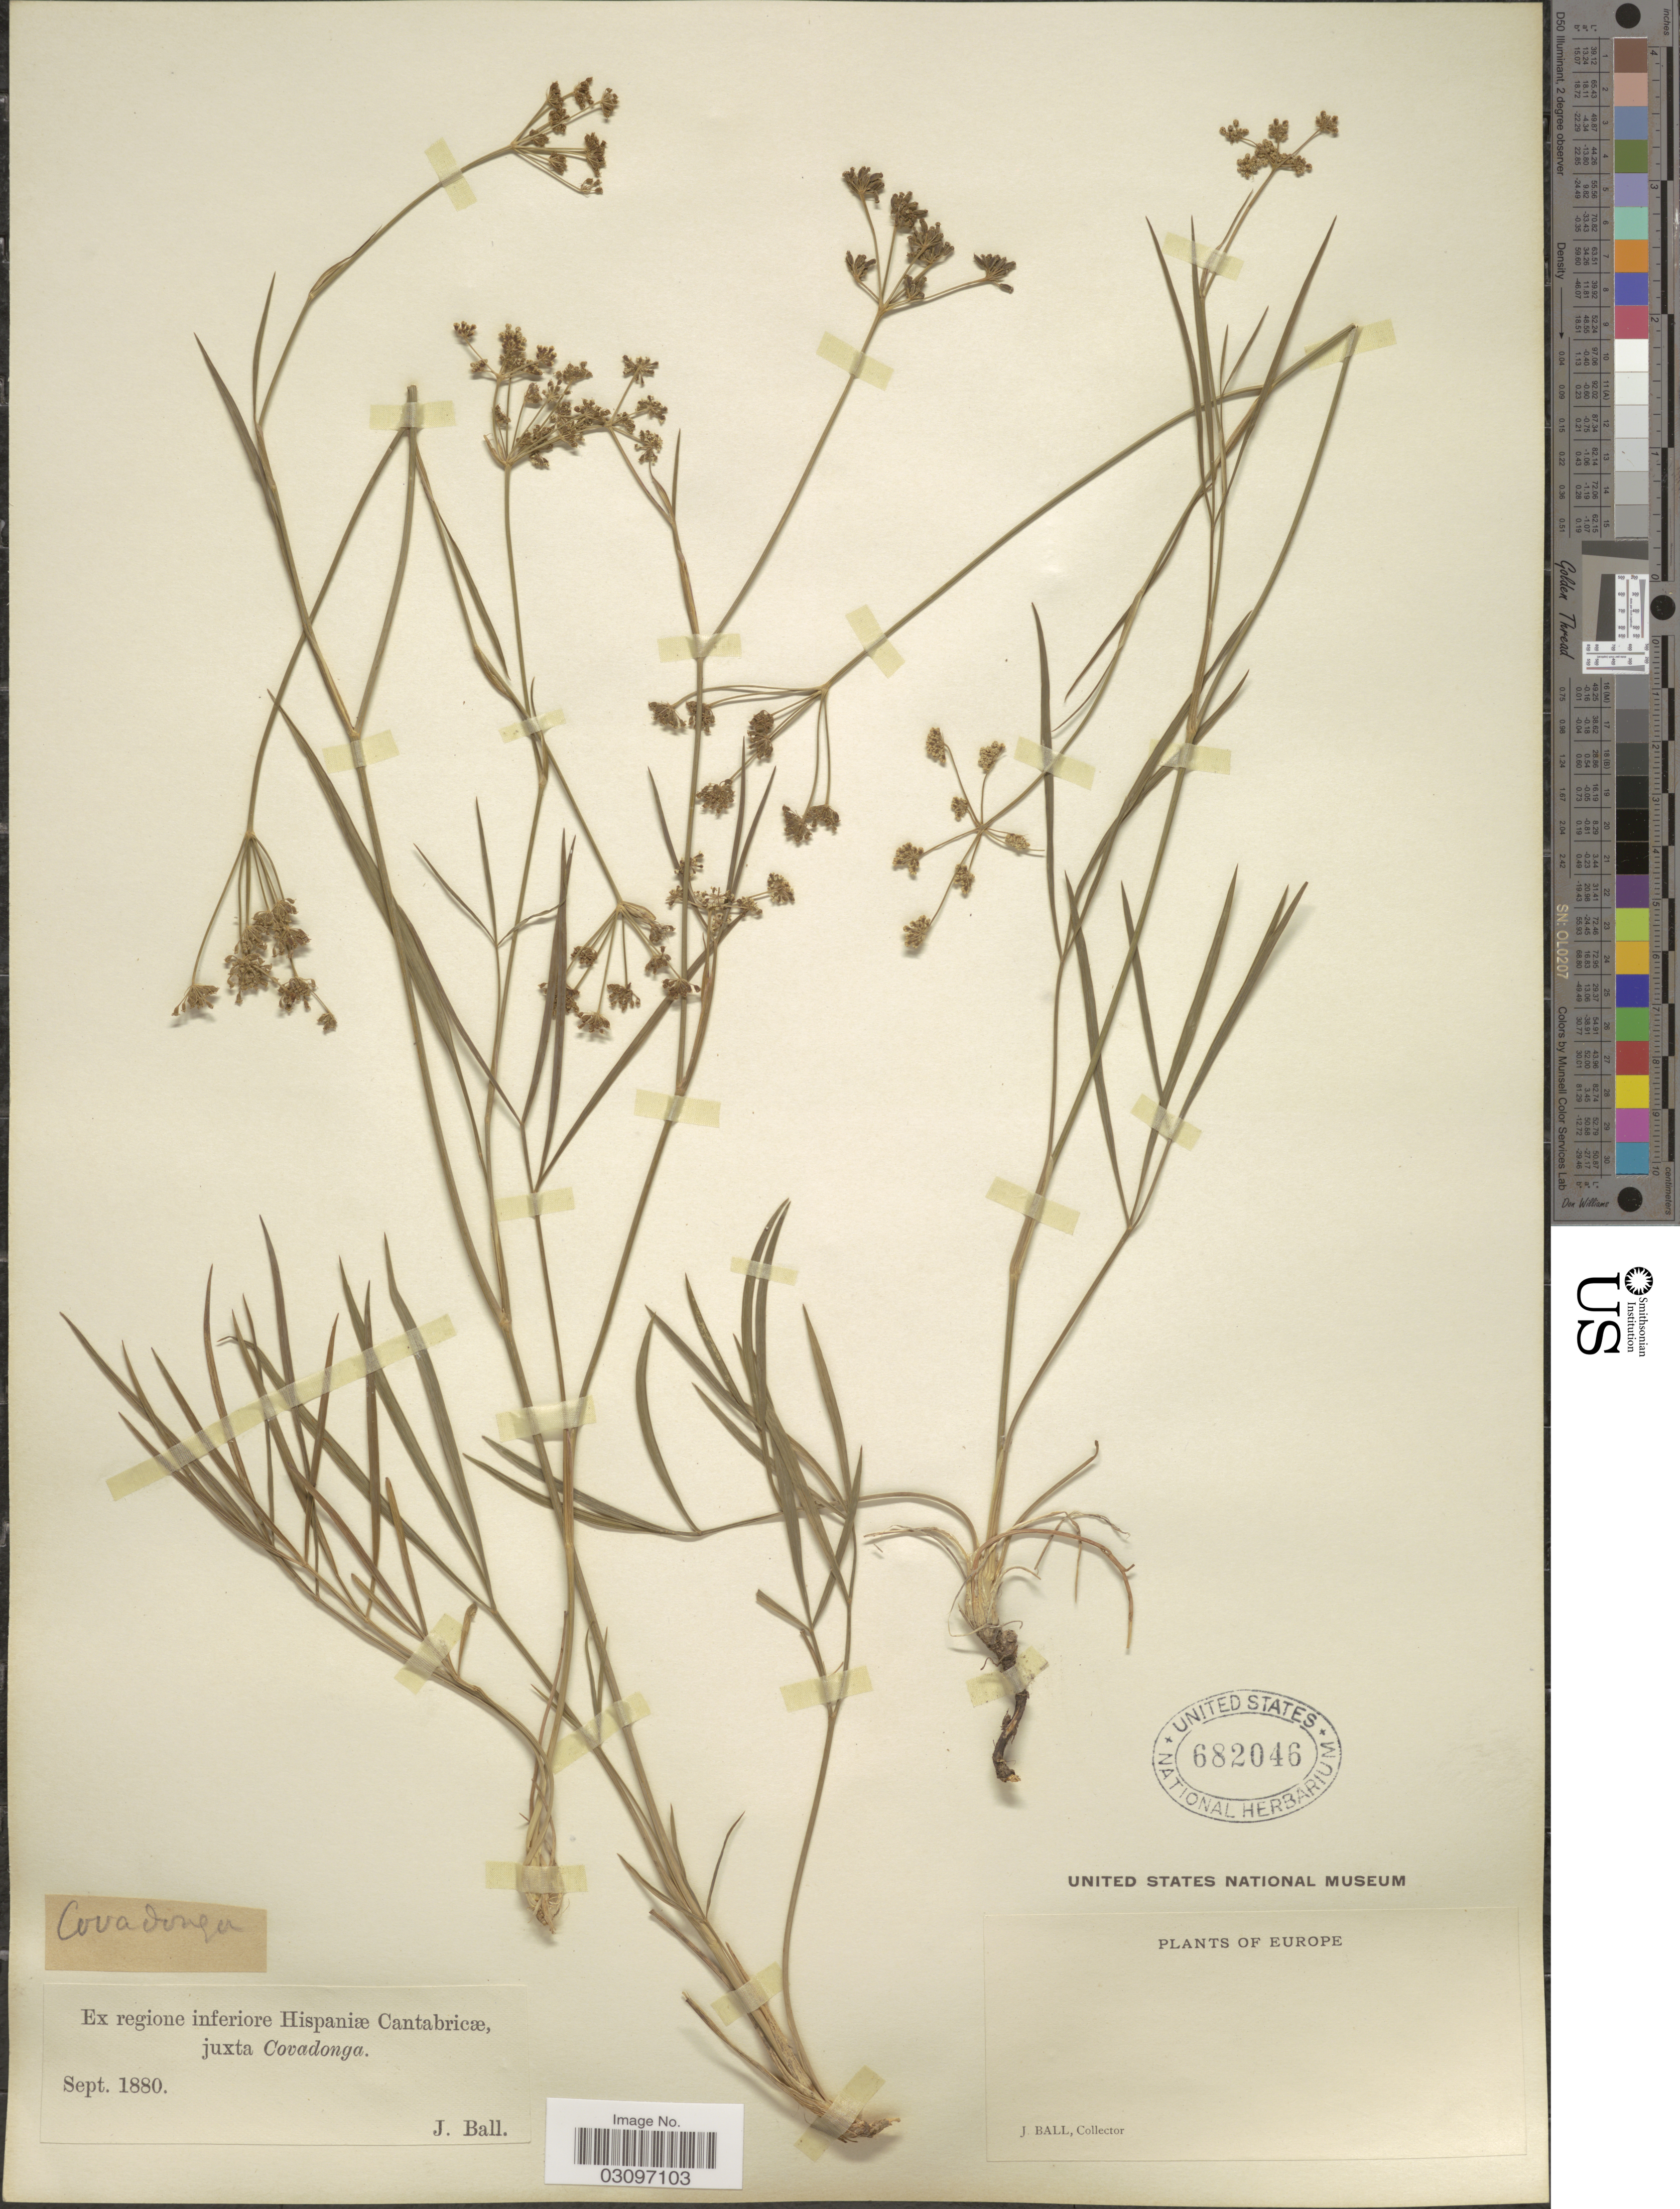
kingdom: Plantae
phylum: Tracheophyta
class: Magnoliopsida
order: Apiales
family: Apiaceae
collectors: J. Ball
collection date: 1880-09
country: Spain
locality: Ex regione inferiore Hispaniæ Cantabricæ, juxta Covadonga. Europe.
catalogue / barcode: US 682046